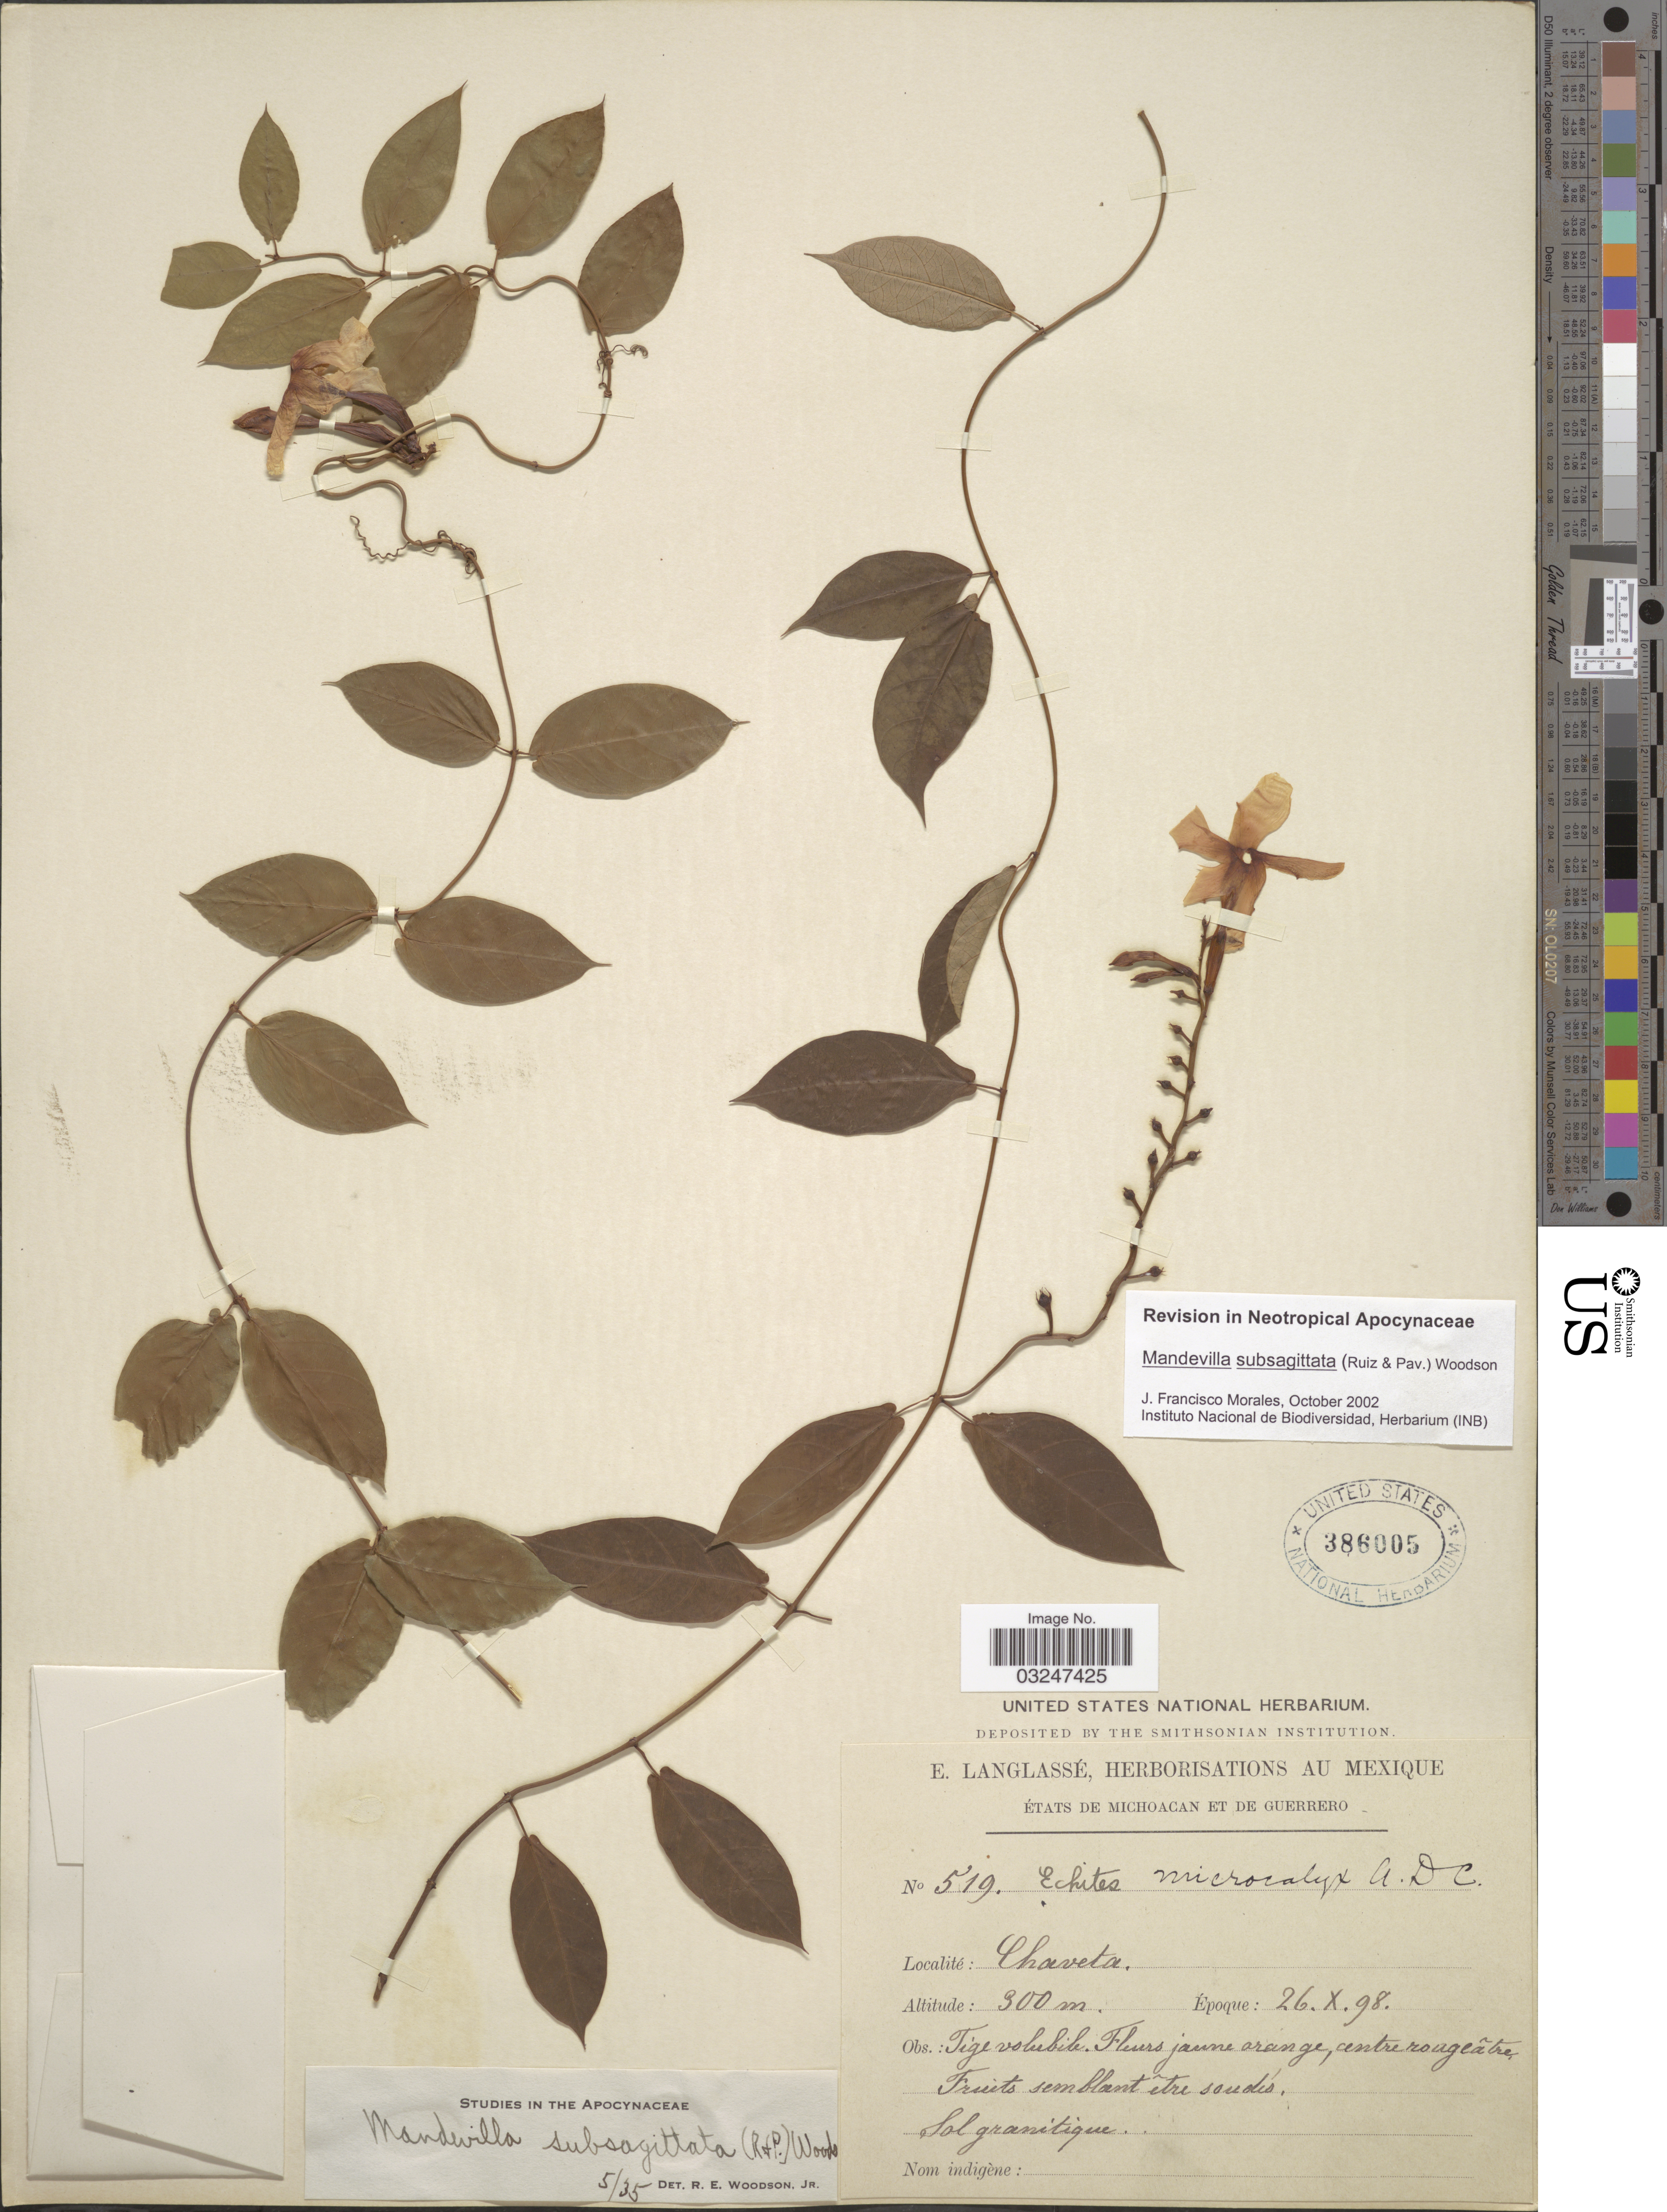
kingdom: Plantae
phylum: Tracheophyta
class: Magnoliopsida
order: Gentianales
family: Apocynaceae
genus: Mandevilla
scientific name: Mandevilla subsagittata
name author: (Ruiz & Pav.) Woodson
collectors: E. Langlassé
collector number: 519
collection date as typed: Transcribed d/m/y: 26/10/98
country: Mexico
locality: Chaveta.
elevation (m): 300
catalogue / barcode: US 386005